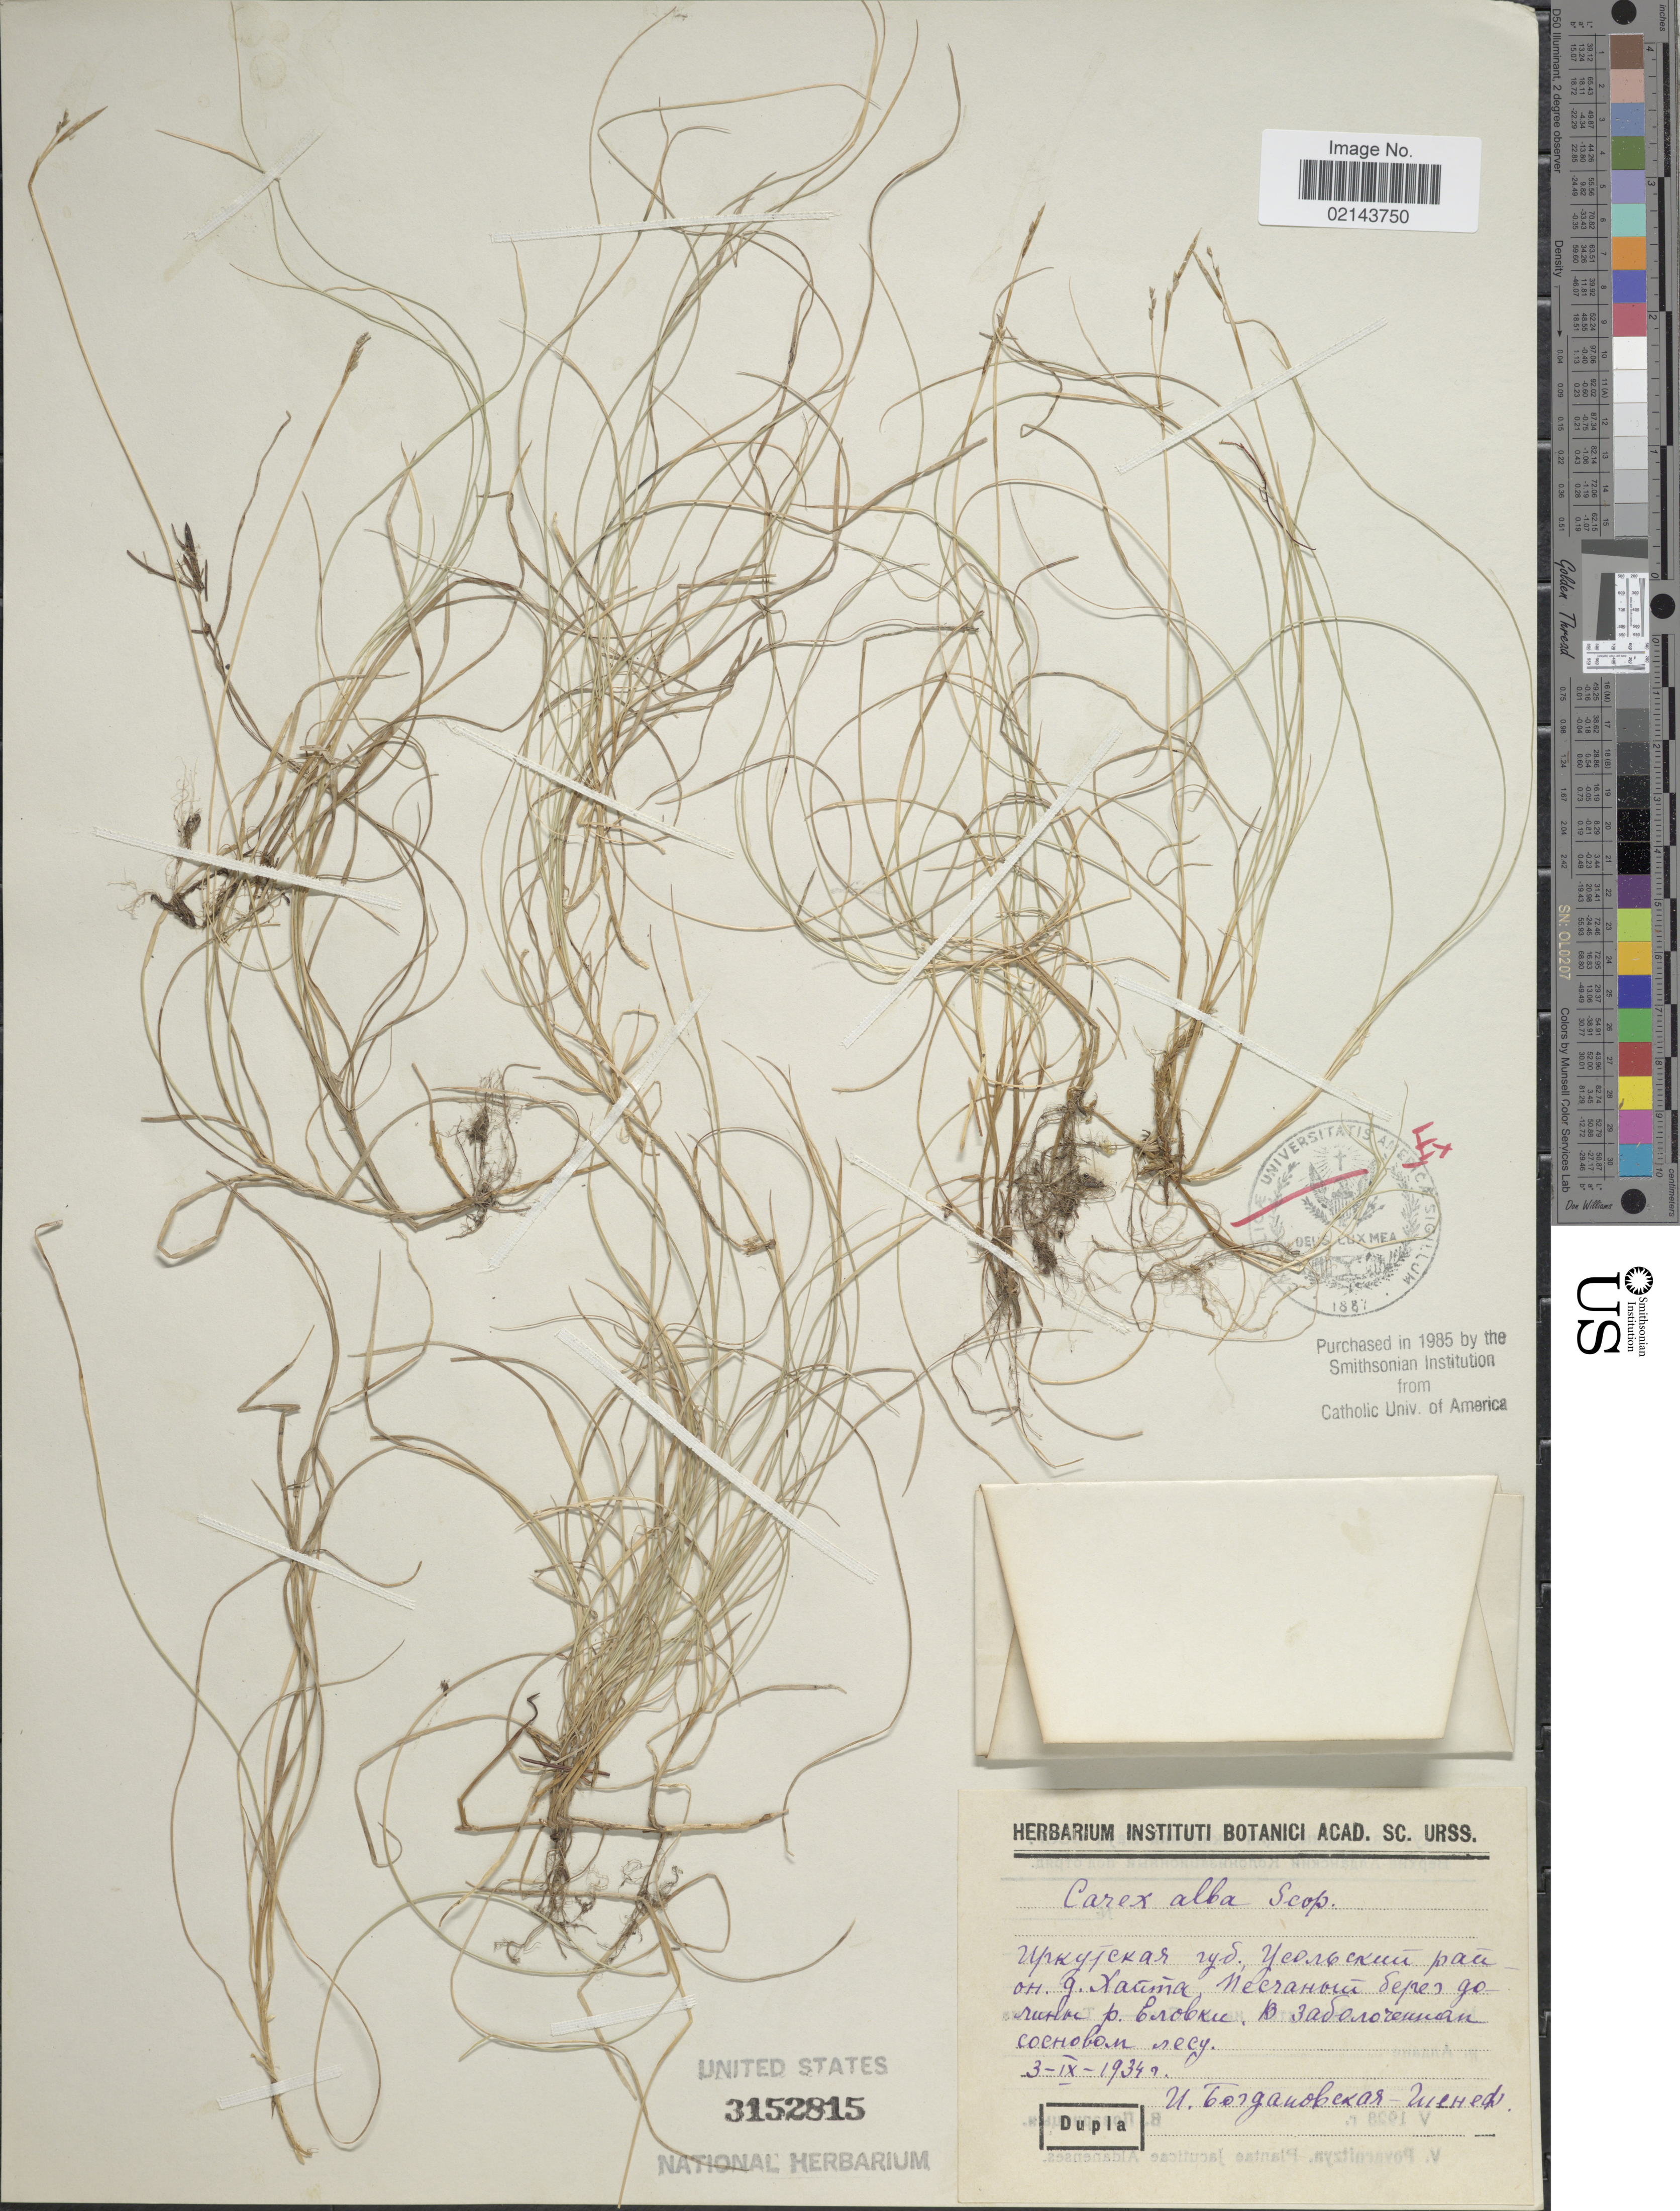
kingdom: Plantae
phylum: Tracheophyta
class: Liliopsida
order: Poales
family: Cyperaceae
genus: Carex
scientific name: Carex alba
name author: Scop.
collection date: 1934-09-03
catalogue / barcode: US 3152815